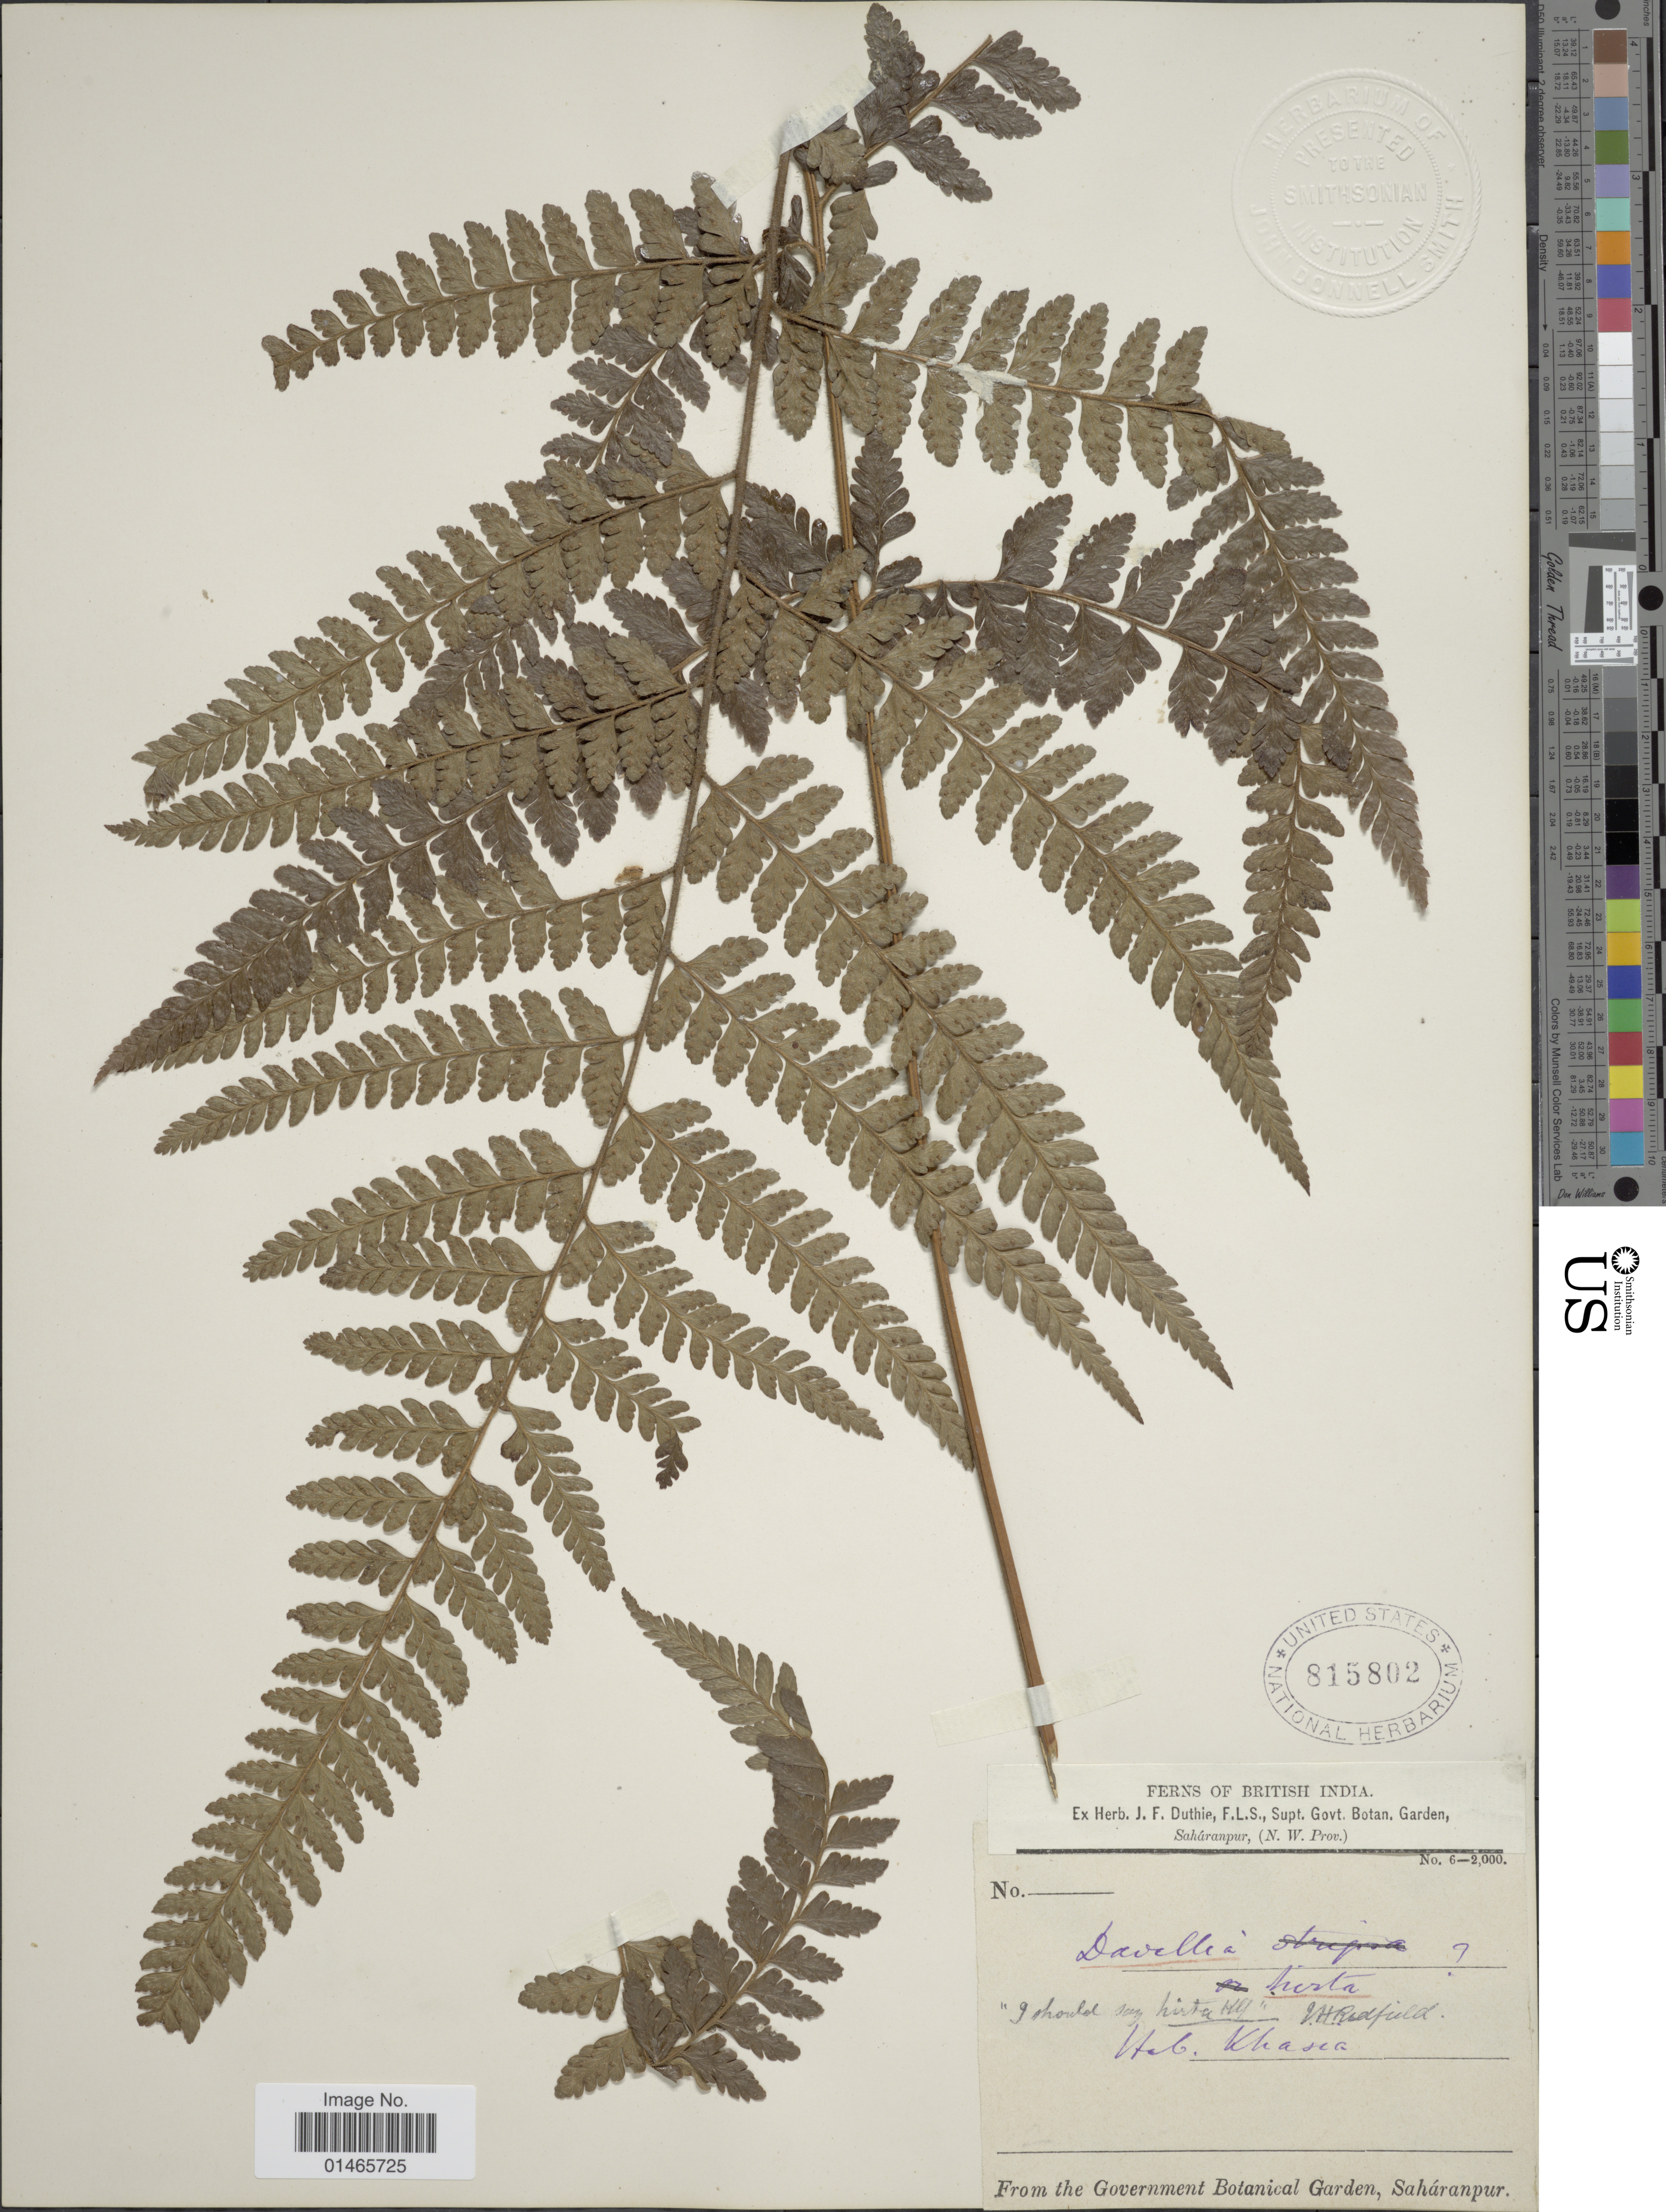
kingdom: Plantae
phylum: Tracheophyta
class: Polypodiopsida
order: Polypodiales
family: Dennstaedtiaceae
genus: Microlepia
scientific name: Microlepia rhomboidea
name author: (Wall. ex Kunze) Prantl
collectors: J. F. Duthie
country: India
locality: British India, Saháranpur, (N.W. Prov. ), Khasea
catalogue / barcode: US 815802